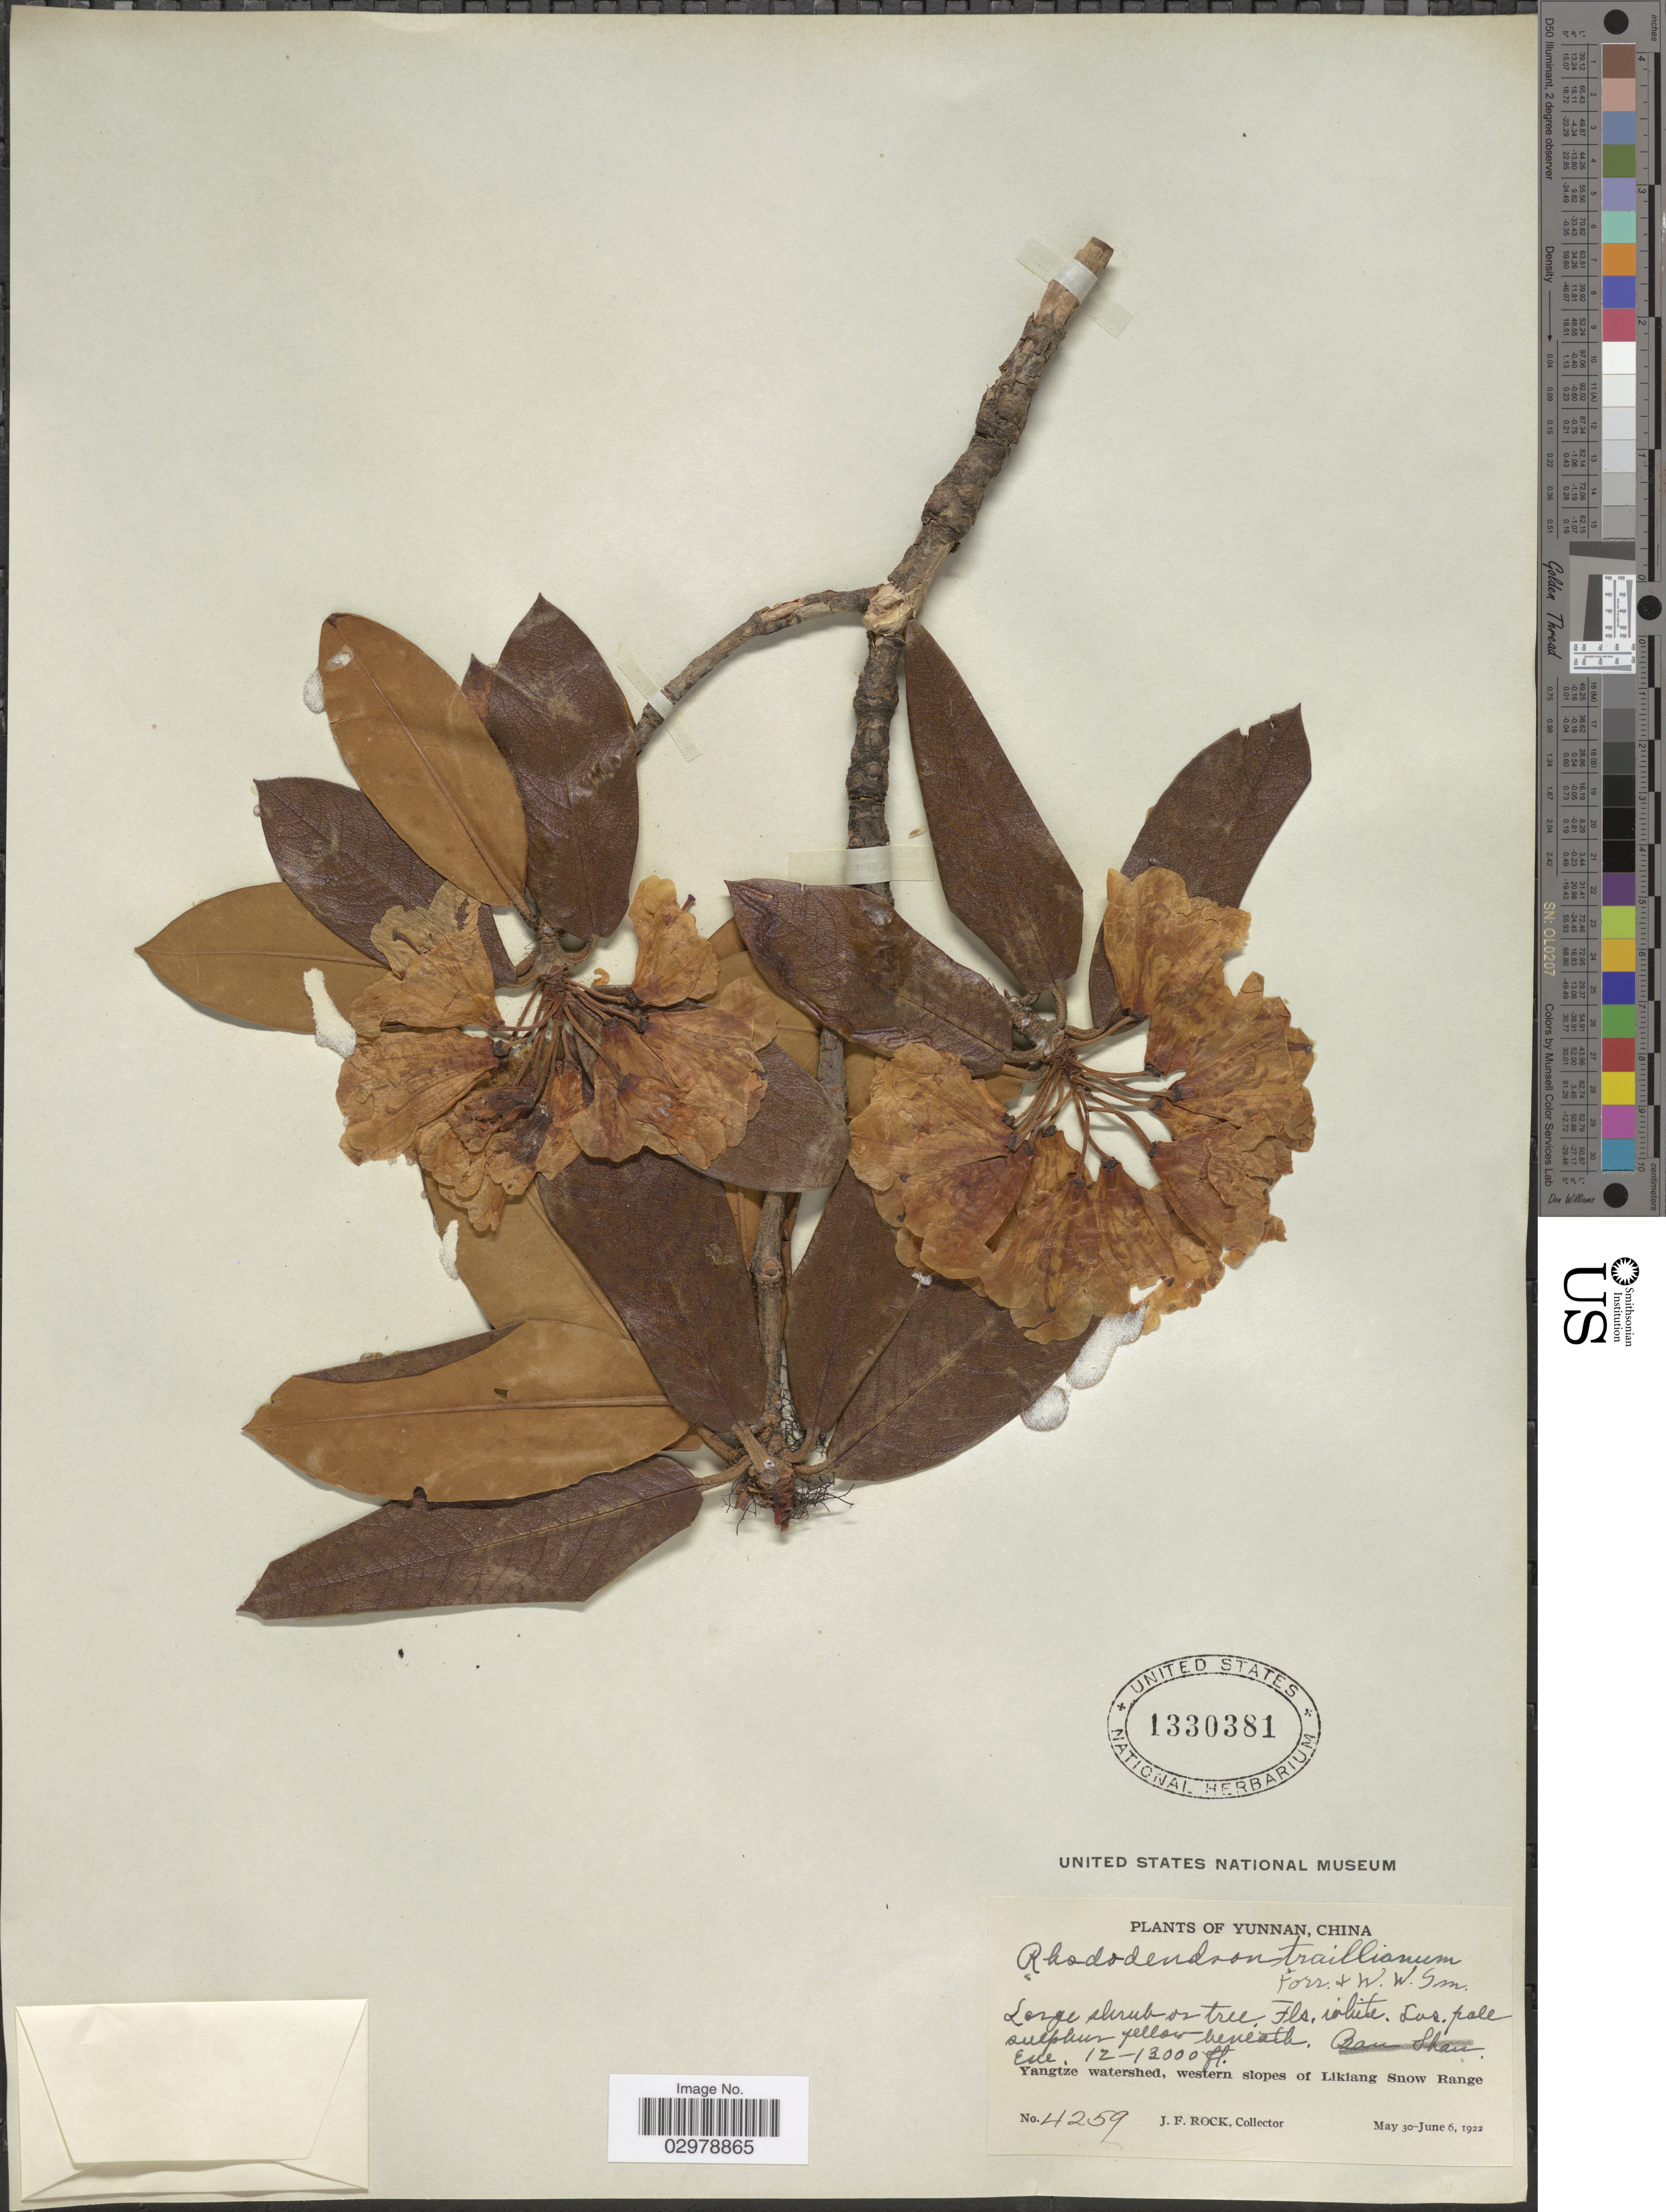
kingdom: Plantae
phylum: Tracheophyta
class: Magnoliopsida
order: Ericales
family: Ericaceae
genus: Rhododendron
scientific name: Rhododendron traillianum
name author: Forrest & W.W. Sm.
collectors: J. Rock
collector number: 4259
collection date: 1922-05-30/1922-06-06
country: China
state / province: Yunnan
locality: Yangtze watershed, western slopes of Likiang Snow Range.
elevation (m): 3658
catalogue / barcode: US 1330381